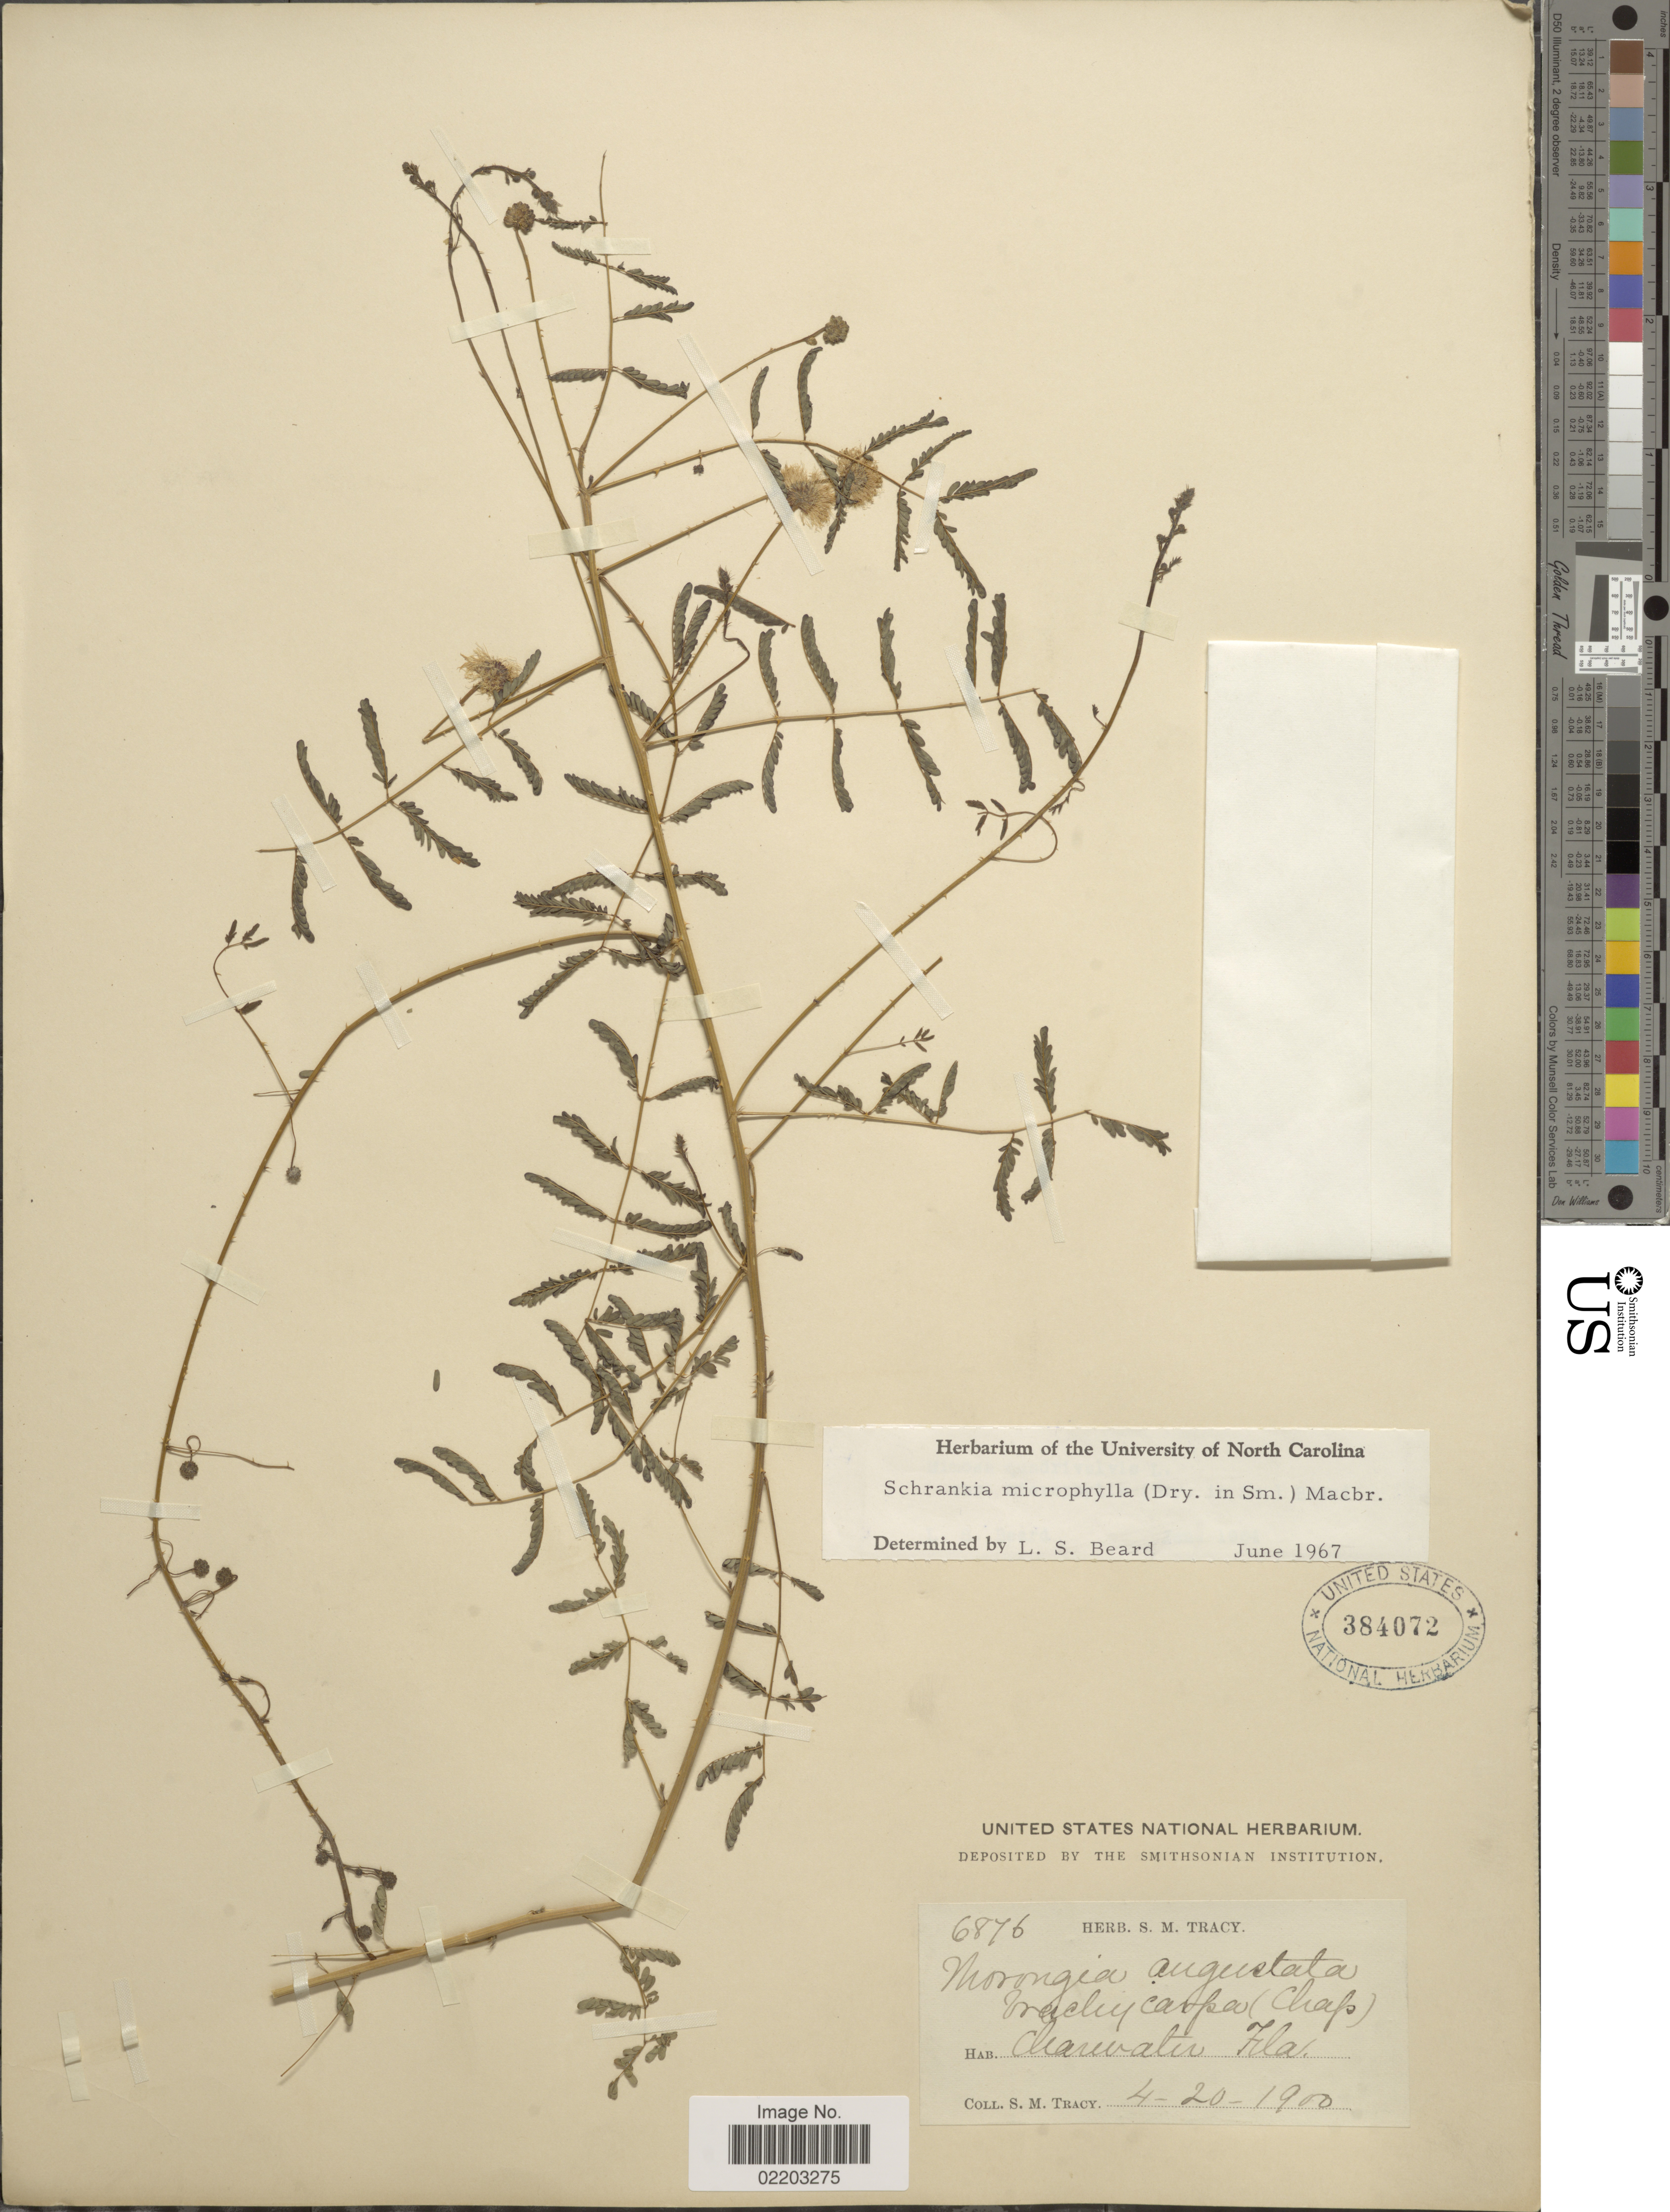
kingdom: Plantae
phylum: Tracheophyta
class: Magnoliopsida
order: Fabales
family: Fabaceae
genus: Mimosa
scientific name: Mimosa microphylla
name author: Dryand.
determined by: Strong, M. T., (US), Smithsonian Institution - National Museum of Natural History (UNITED STATES)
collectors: S. M. Tracy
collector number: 6876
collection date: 1900-04-20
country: United States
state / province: Florida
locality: Clearwater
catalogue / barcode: US 384072